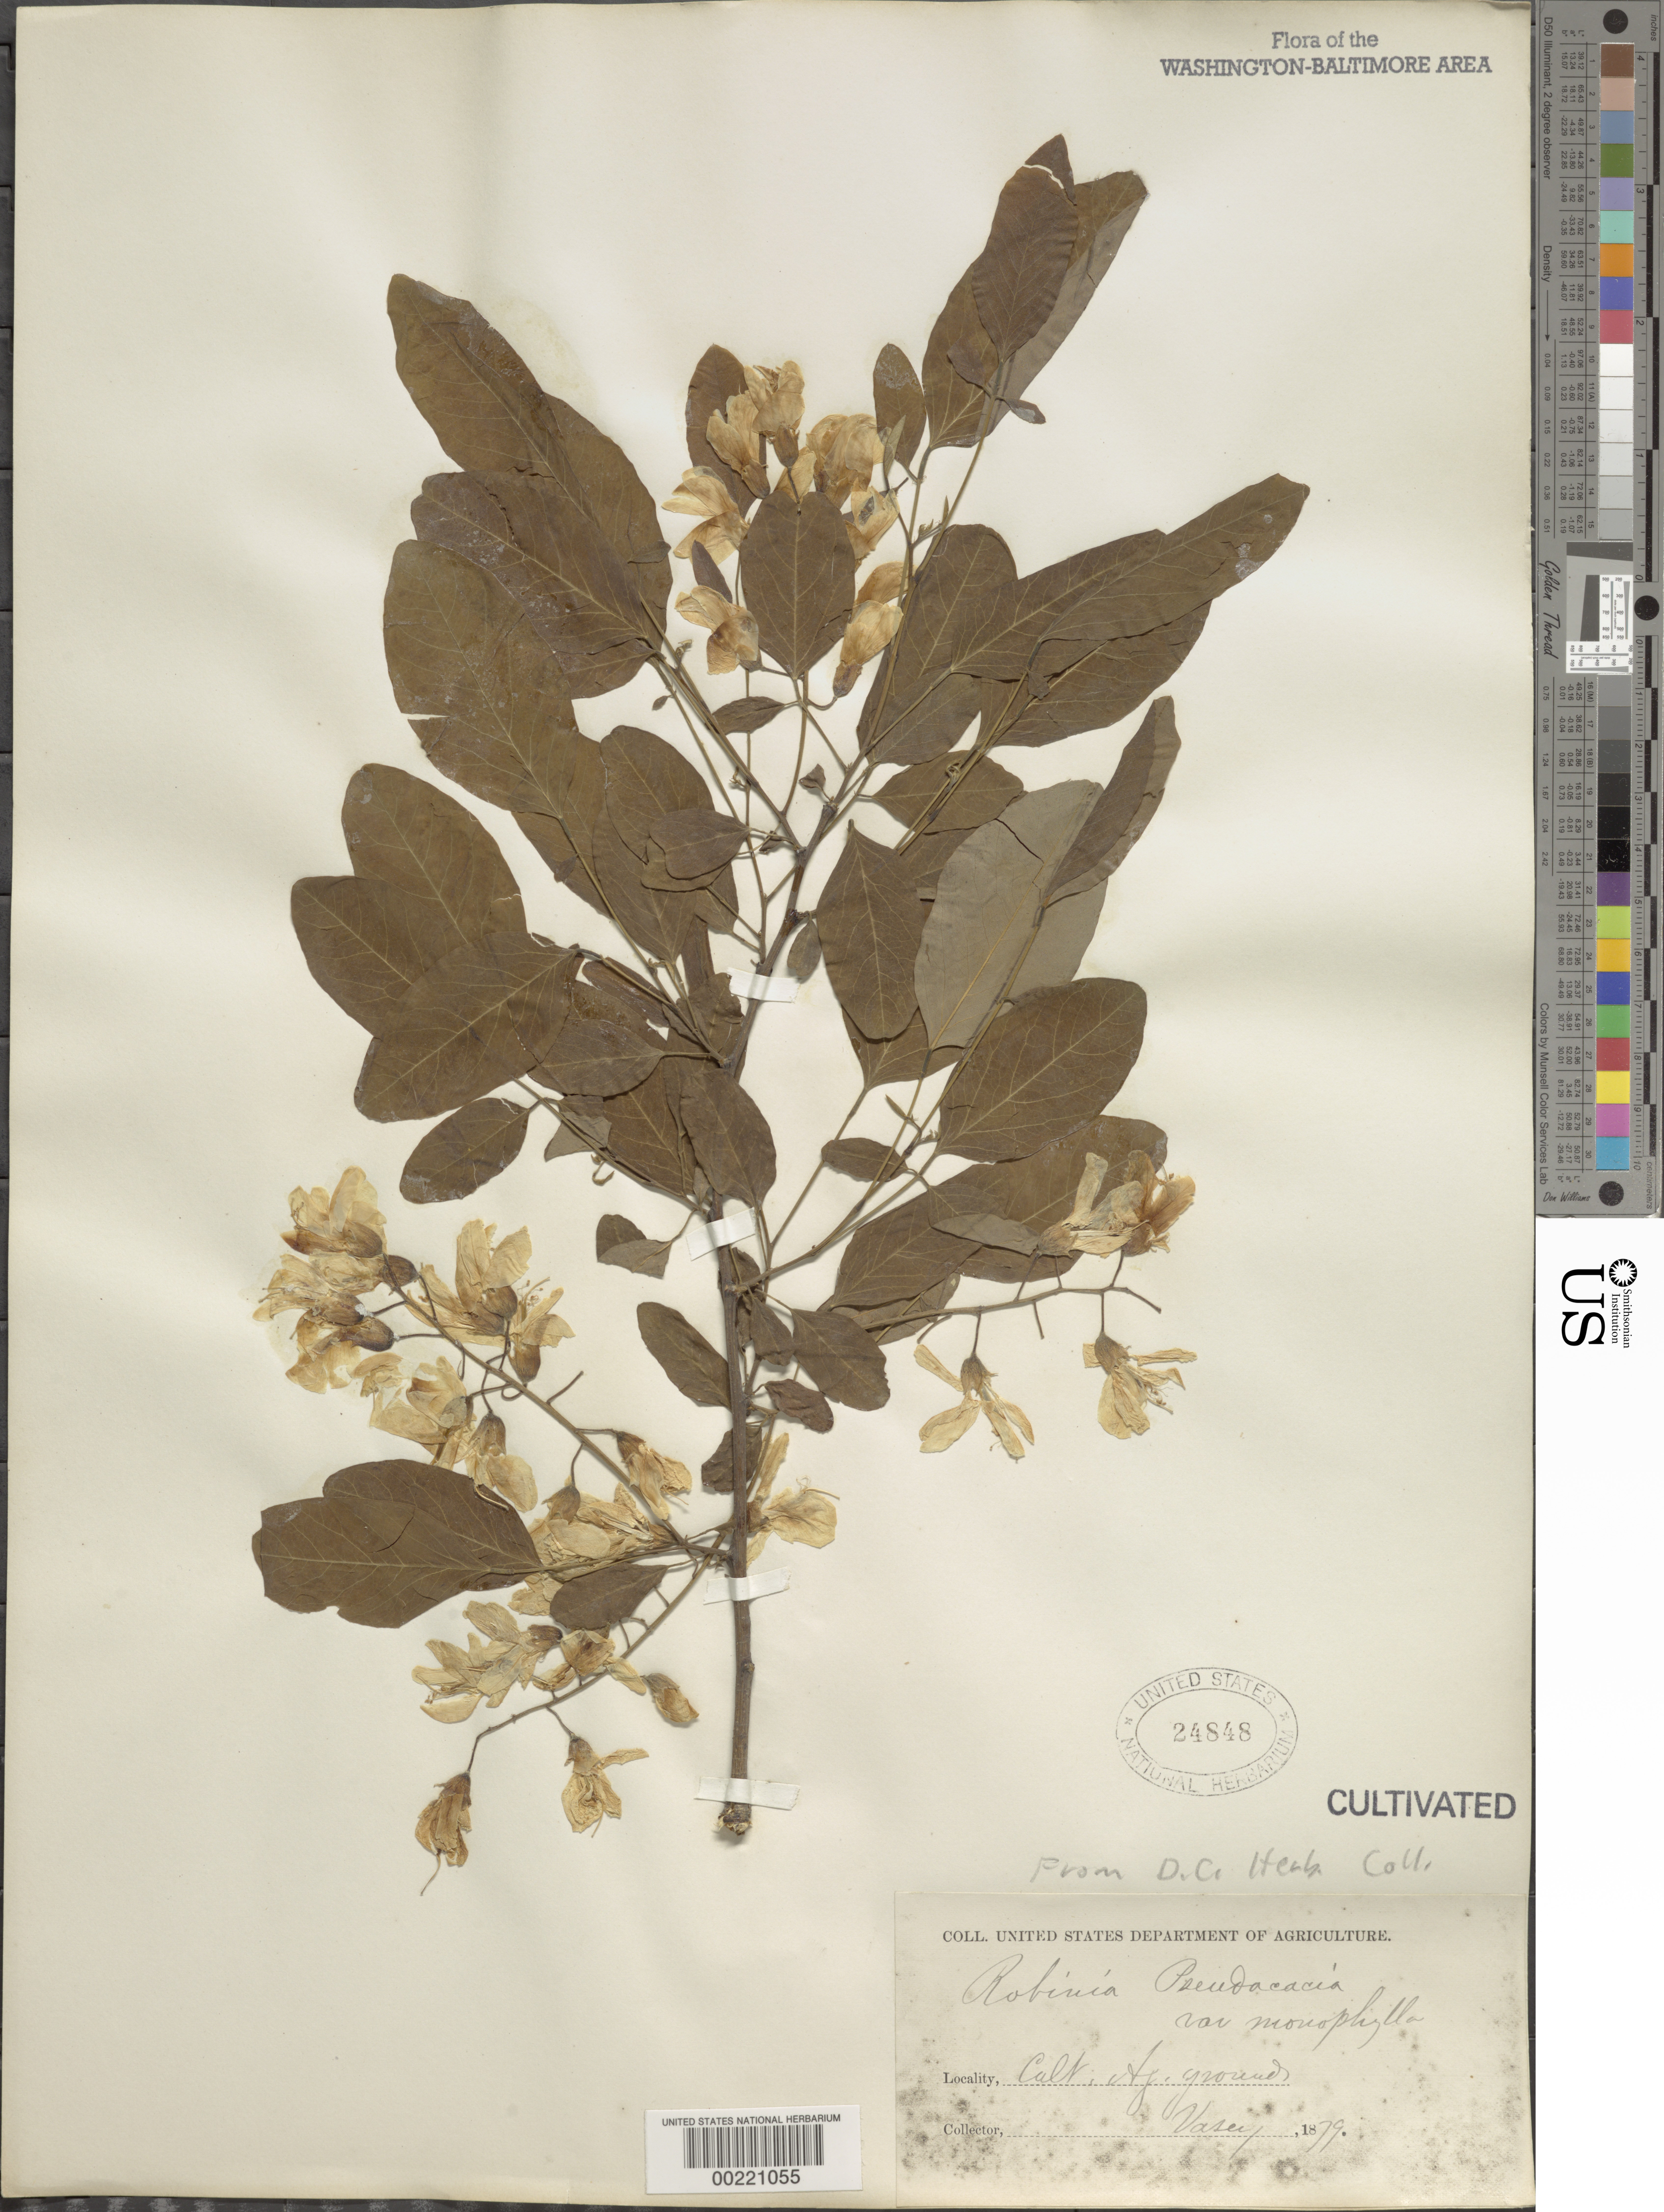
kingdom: Plantae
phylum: Tracheophyta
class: Magnoliopsida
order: Fabales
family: Fabaceae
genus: Robinia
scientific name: Robinia pseudoacacia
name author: L.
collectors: G. R. Vasey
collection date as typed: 1879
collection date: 1879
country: United States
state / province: District of Columbia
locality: Department of Agriculture grounds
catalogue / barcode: US 24848